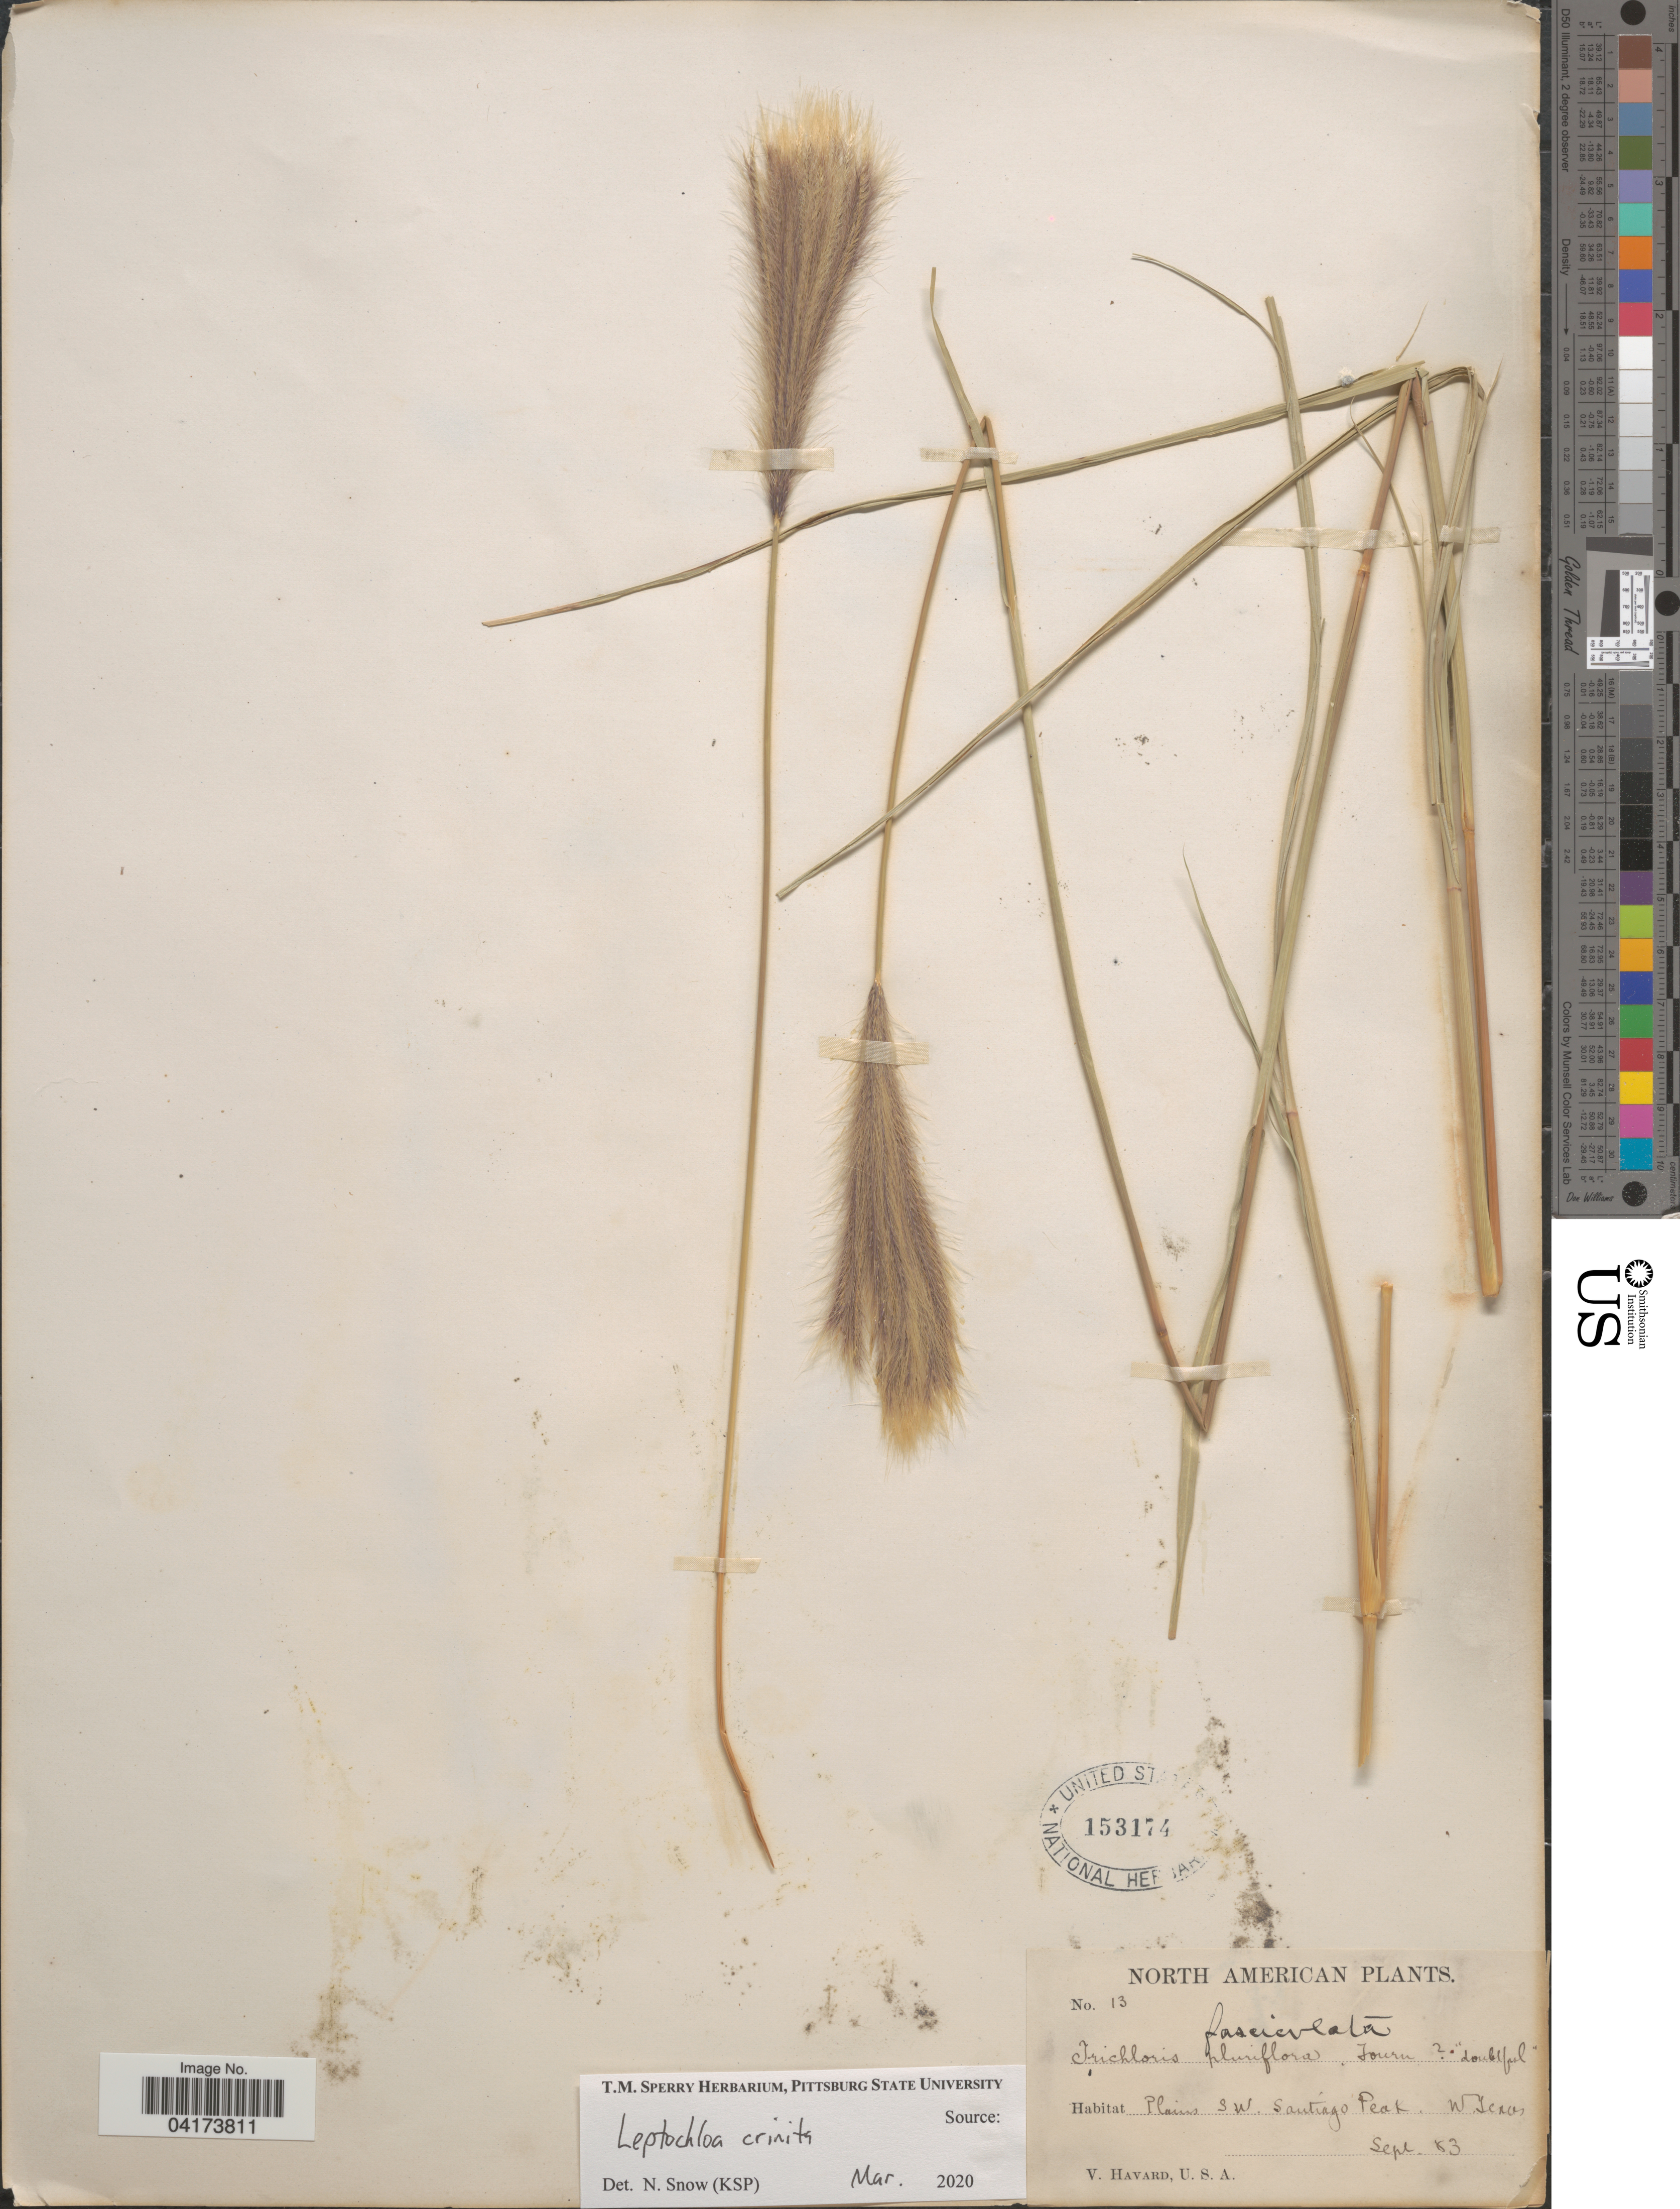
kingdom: Plantae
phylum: Tracheophyta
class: Liliopsida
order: Poales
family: Poaceae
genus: Leptochloa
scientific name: Leptochloa crinita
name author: (Lag.) P.M. Peterson & N. Snow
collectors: V. Havard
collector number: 13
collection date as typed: Transcribed d/m/y: /9/83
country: United States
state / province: Texas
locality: Plains SW. Santiago Peak. W. Texas.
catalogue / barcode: US 153174